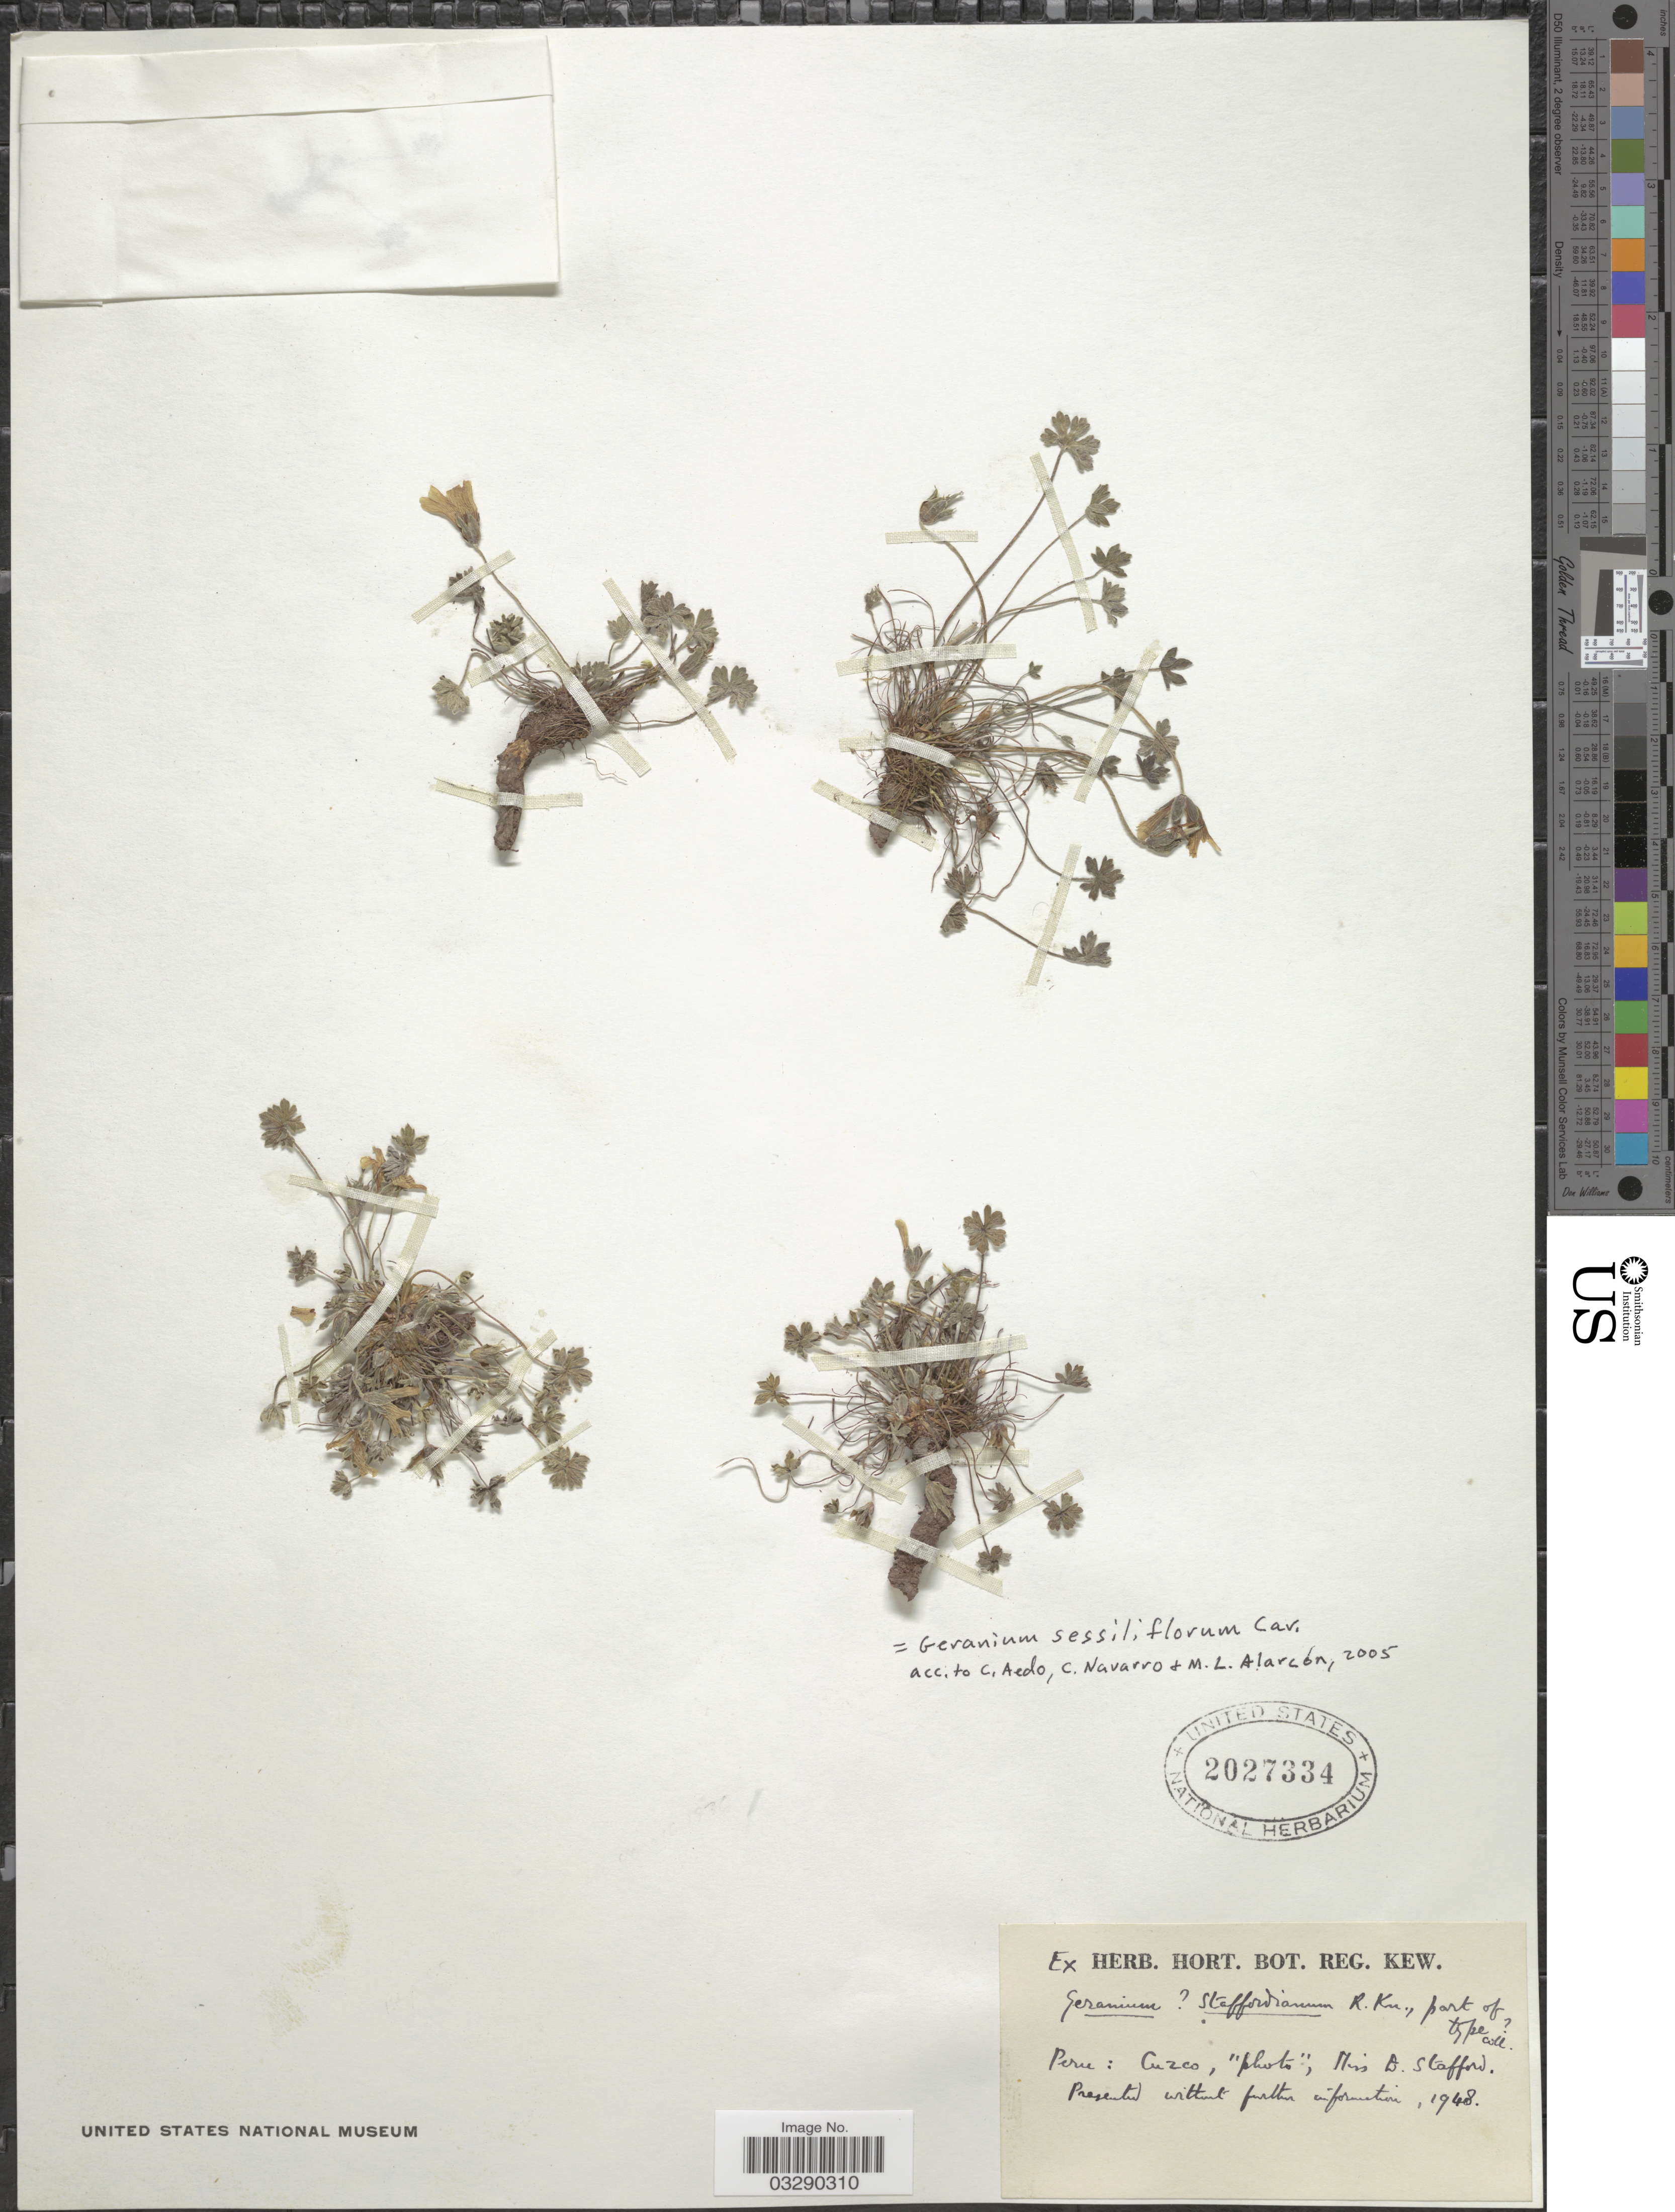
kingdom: Plantae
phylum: Tracheophyta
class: Magnoliopsida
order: Geraniales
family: Geraniaceae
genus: Geranium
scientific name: Geranium sessiliflorum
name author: Cav.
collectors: D. Stafford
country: Peru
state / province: Cusco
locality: Cuzco.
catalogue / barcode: US 2027334